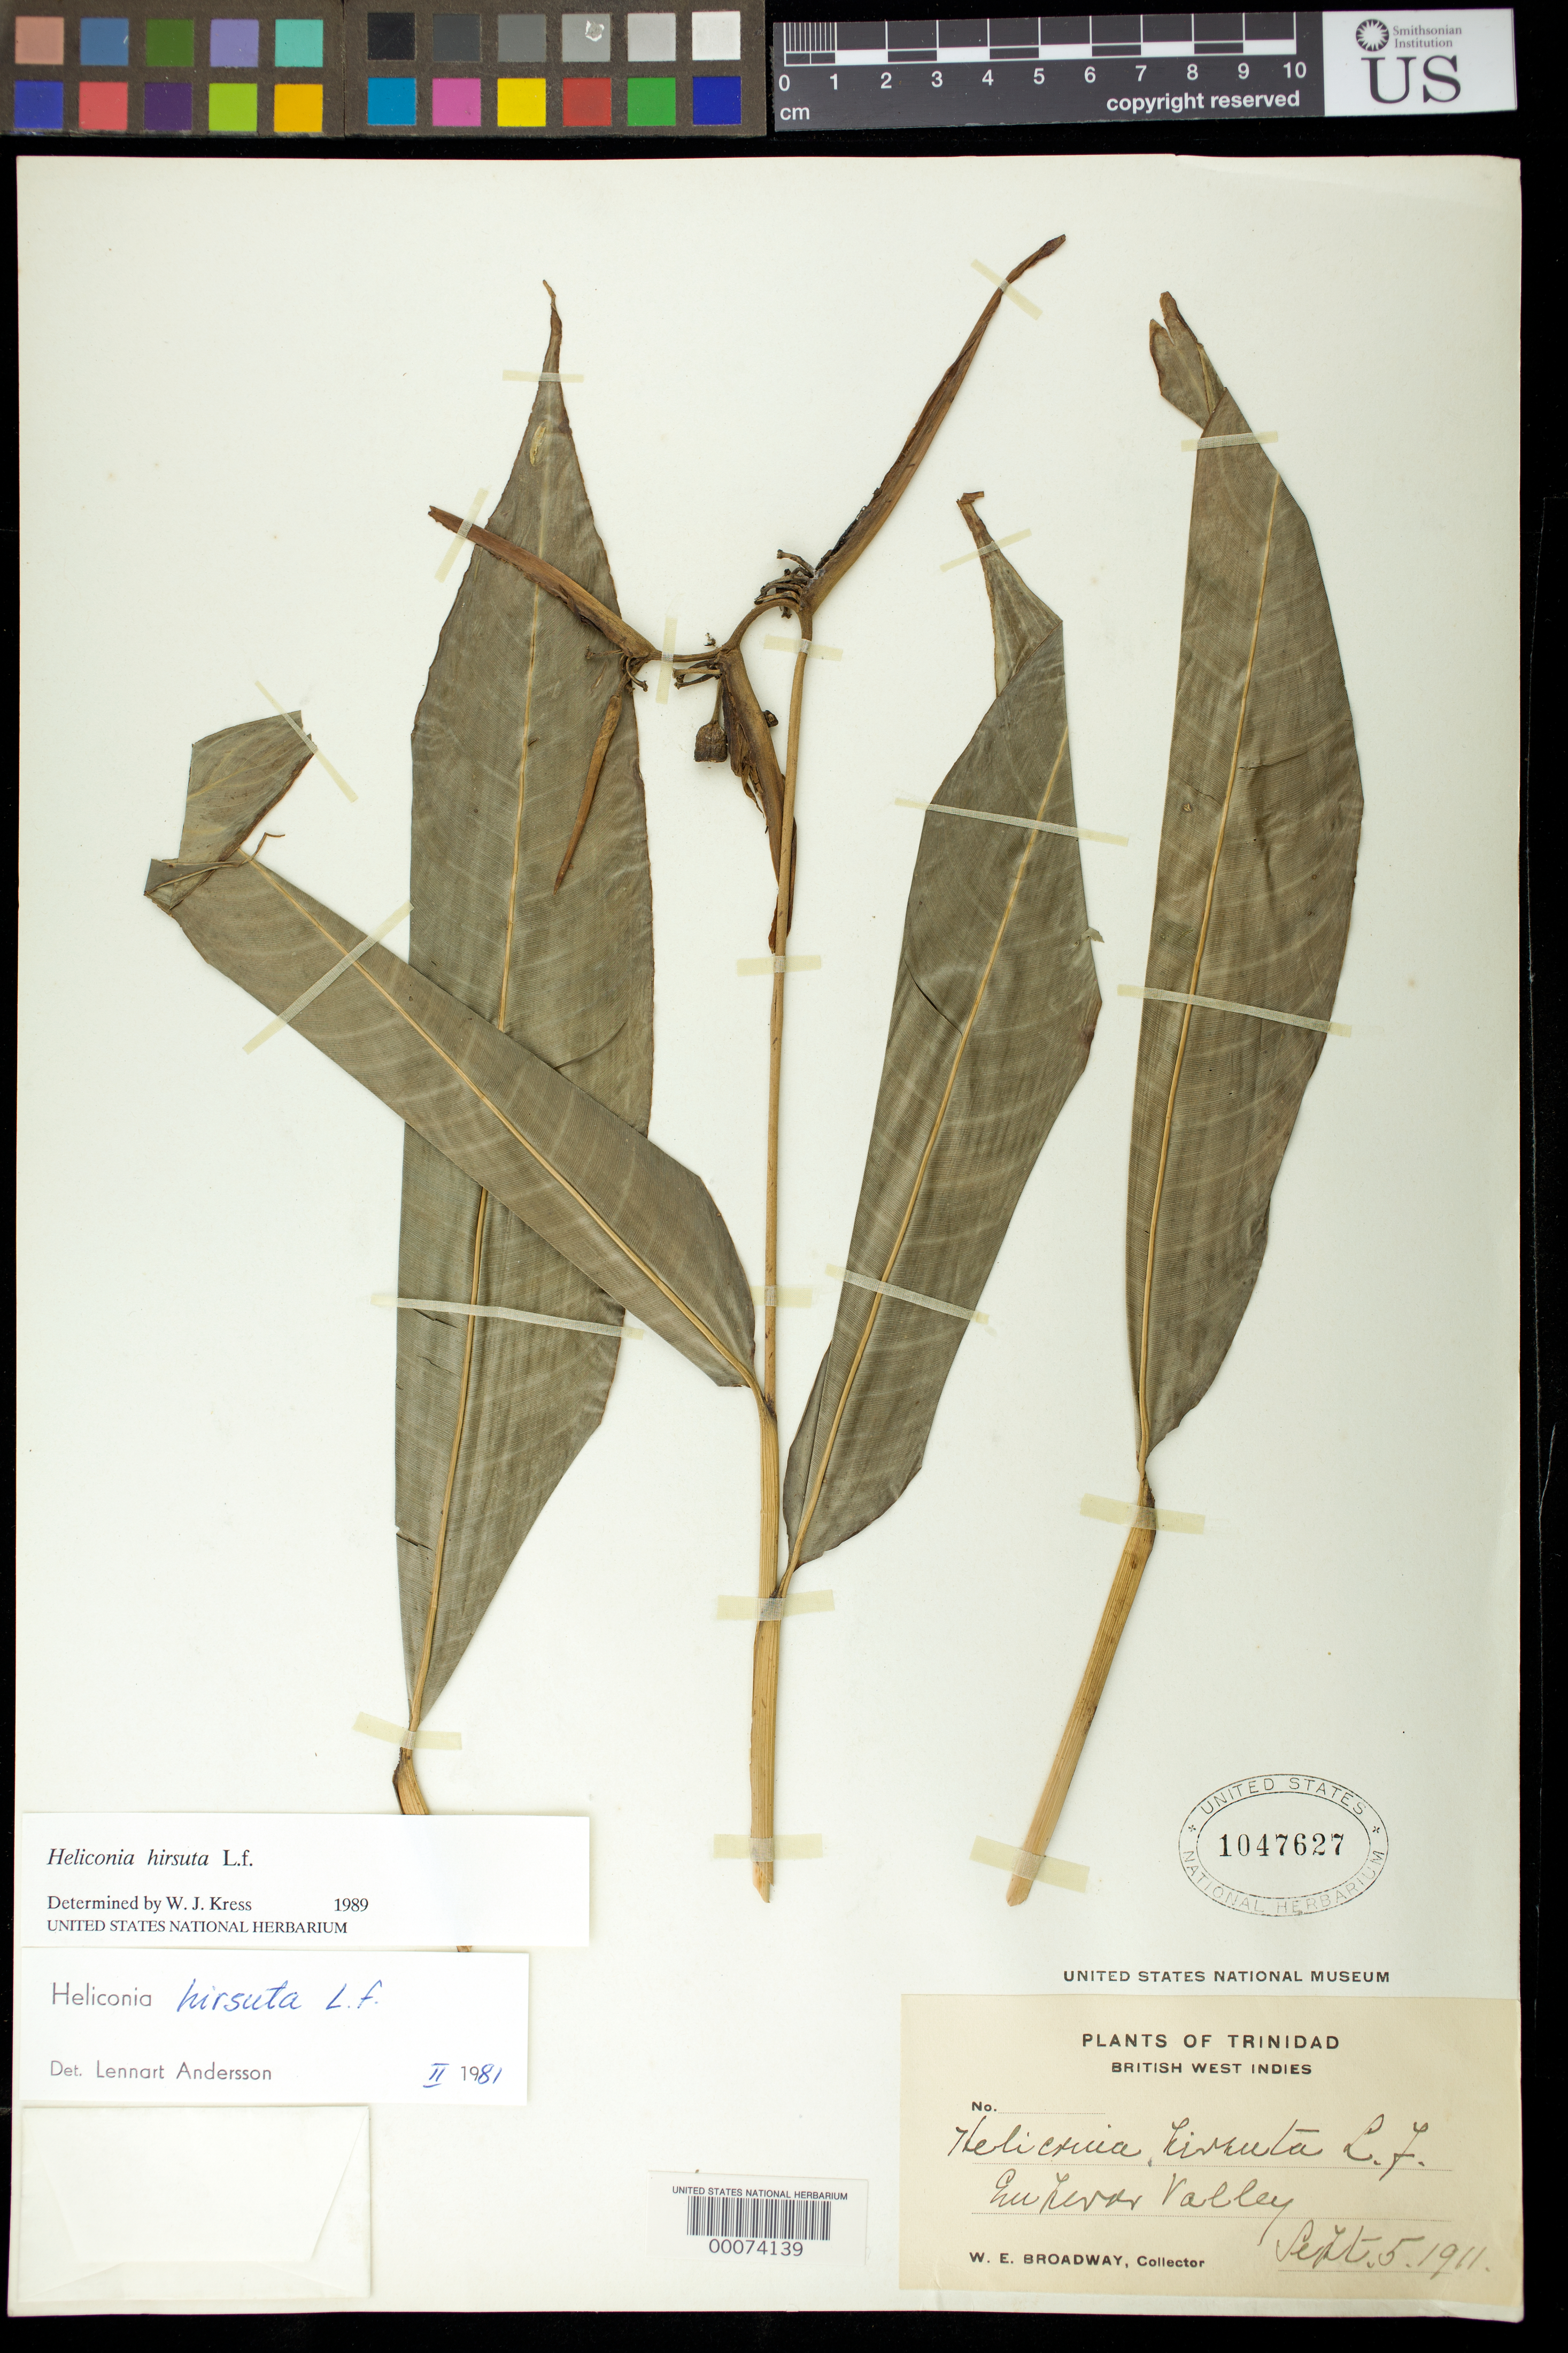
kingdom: Plantae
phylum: Tracheophyta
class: Liliopsida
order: Zingiberales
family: Heliconiaceae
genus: Heliconia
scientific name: Heliconia hirsuta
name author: L. f.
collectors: W. E. Broadway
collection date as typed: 05 Sep 1911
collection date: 1911-09-05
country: Trinidad and Tobago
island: Trinidad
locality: Eu levar valley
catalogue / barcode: US 1047627